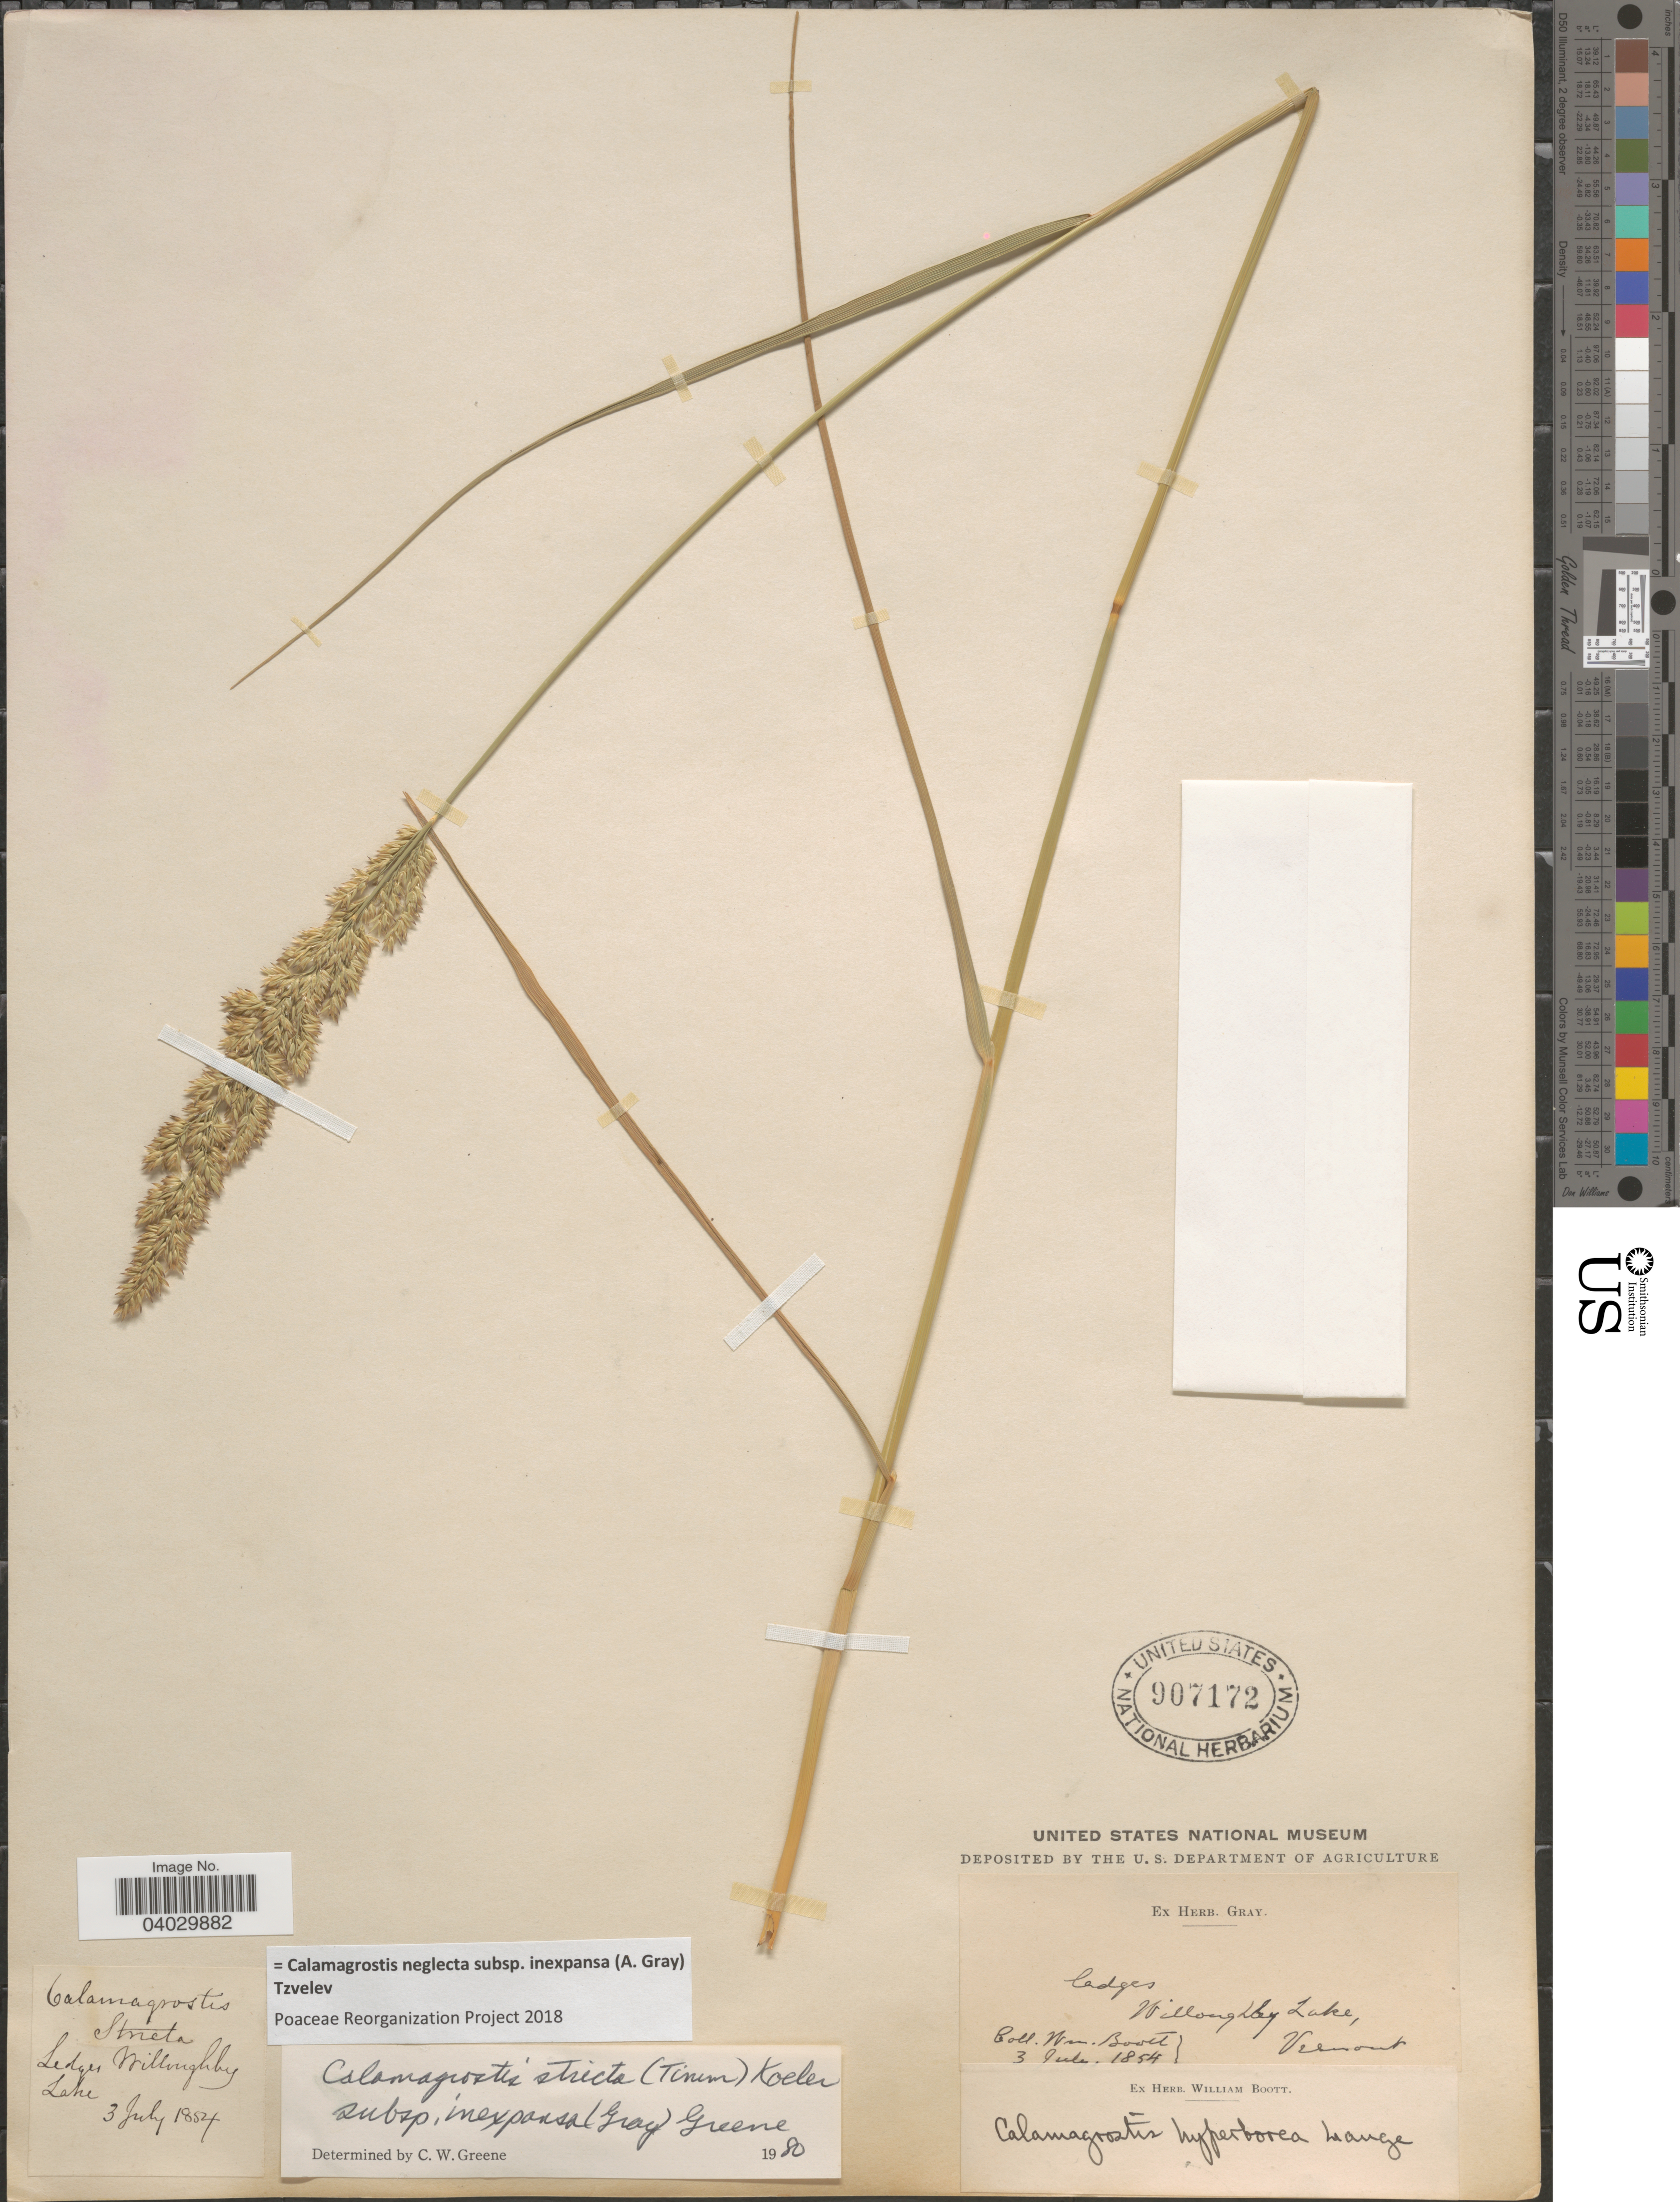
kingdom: Plantae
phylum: Tracheophyta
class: Liliopsida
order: Poales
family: Poaceae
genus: Calamagrostis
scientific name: Calamagrostis neglecta subsp. inexpansa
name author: (A. Gray) Tzvelev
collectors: W. Boott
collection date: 1854-07-03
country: United States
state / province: Vermont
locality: Ledges. Willoughby Lake.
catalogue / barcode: US 907172